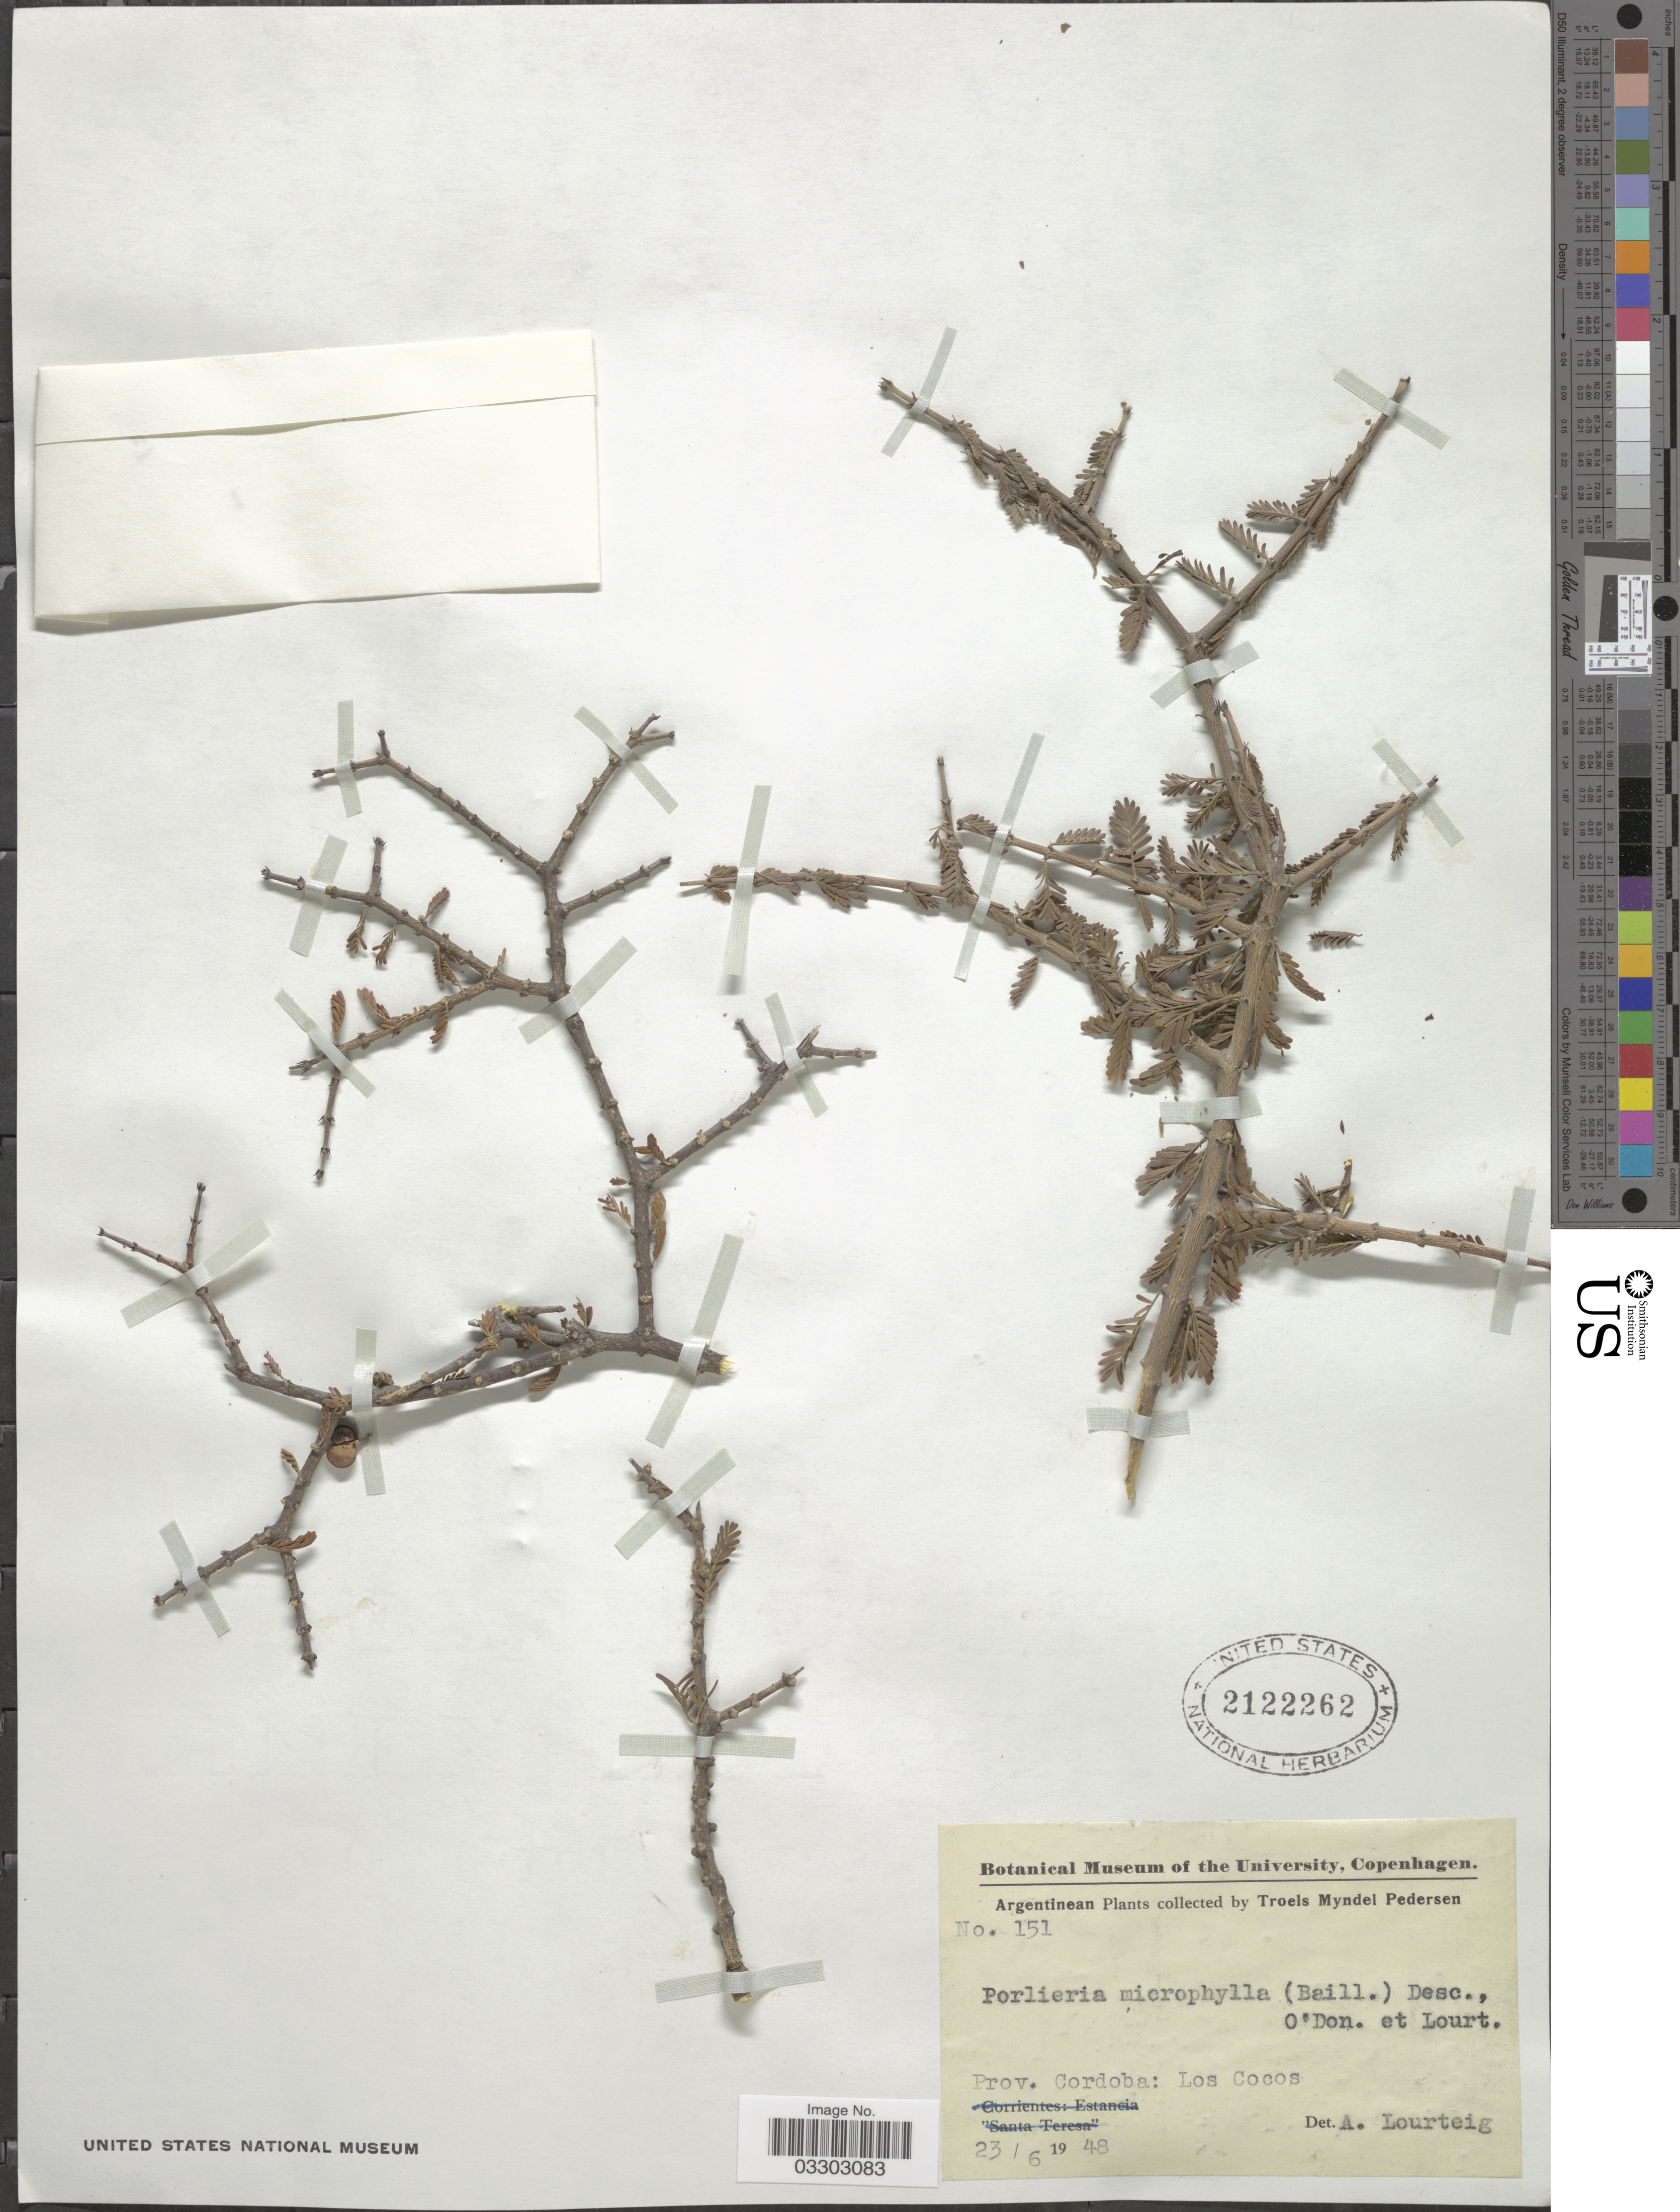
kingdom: Plantae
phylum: Tracheophyta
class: Magnoliopsida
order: Zygophyllales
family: Zygophyllaceae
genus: Porlieria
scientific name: Porlieria microphylla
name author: (Baill.) Descole et al.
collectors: T. Pederson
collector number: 151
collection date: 1948-06-23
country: Argentina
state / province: Cordoba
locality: Los Cocos.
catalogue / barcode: US 2122262